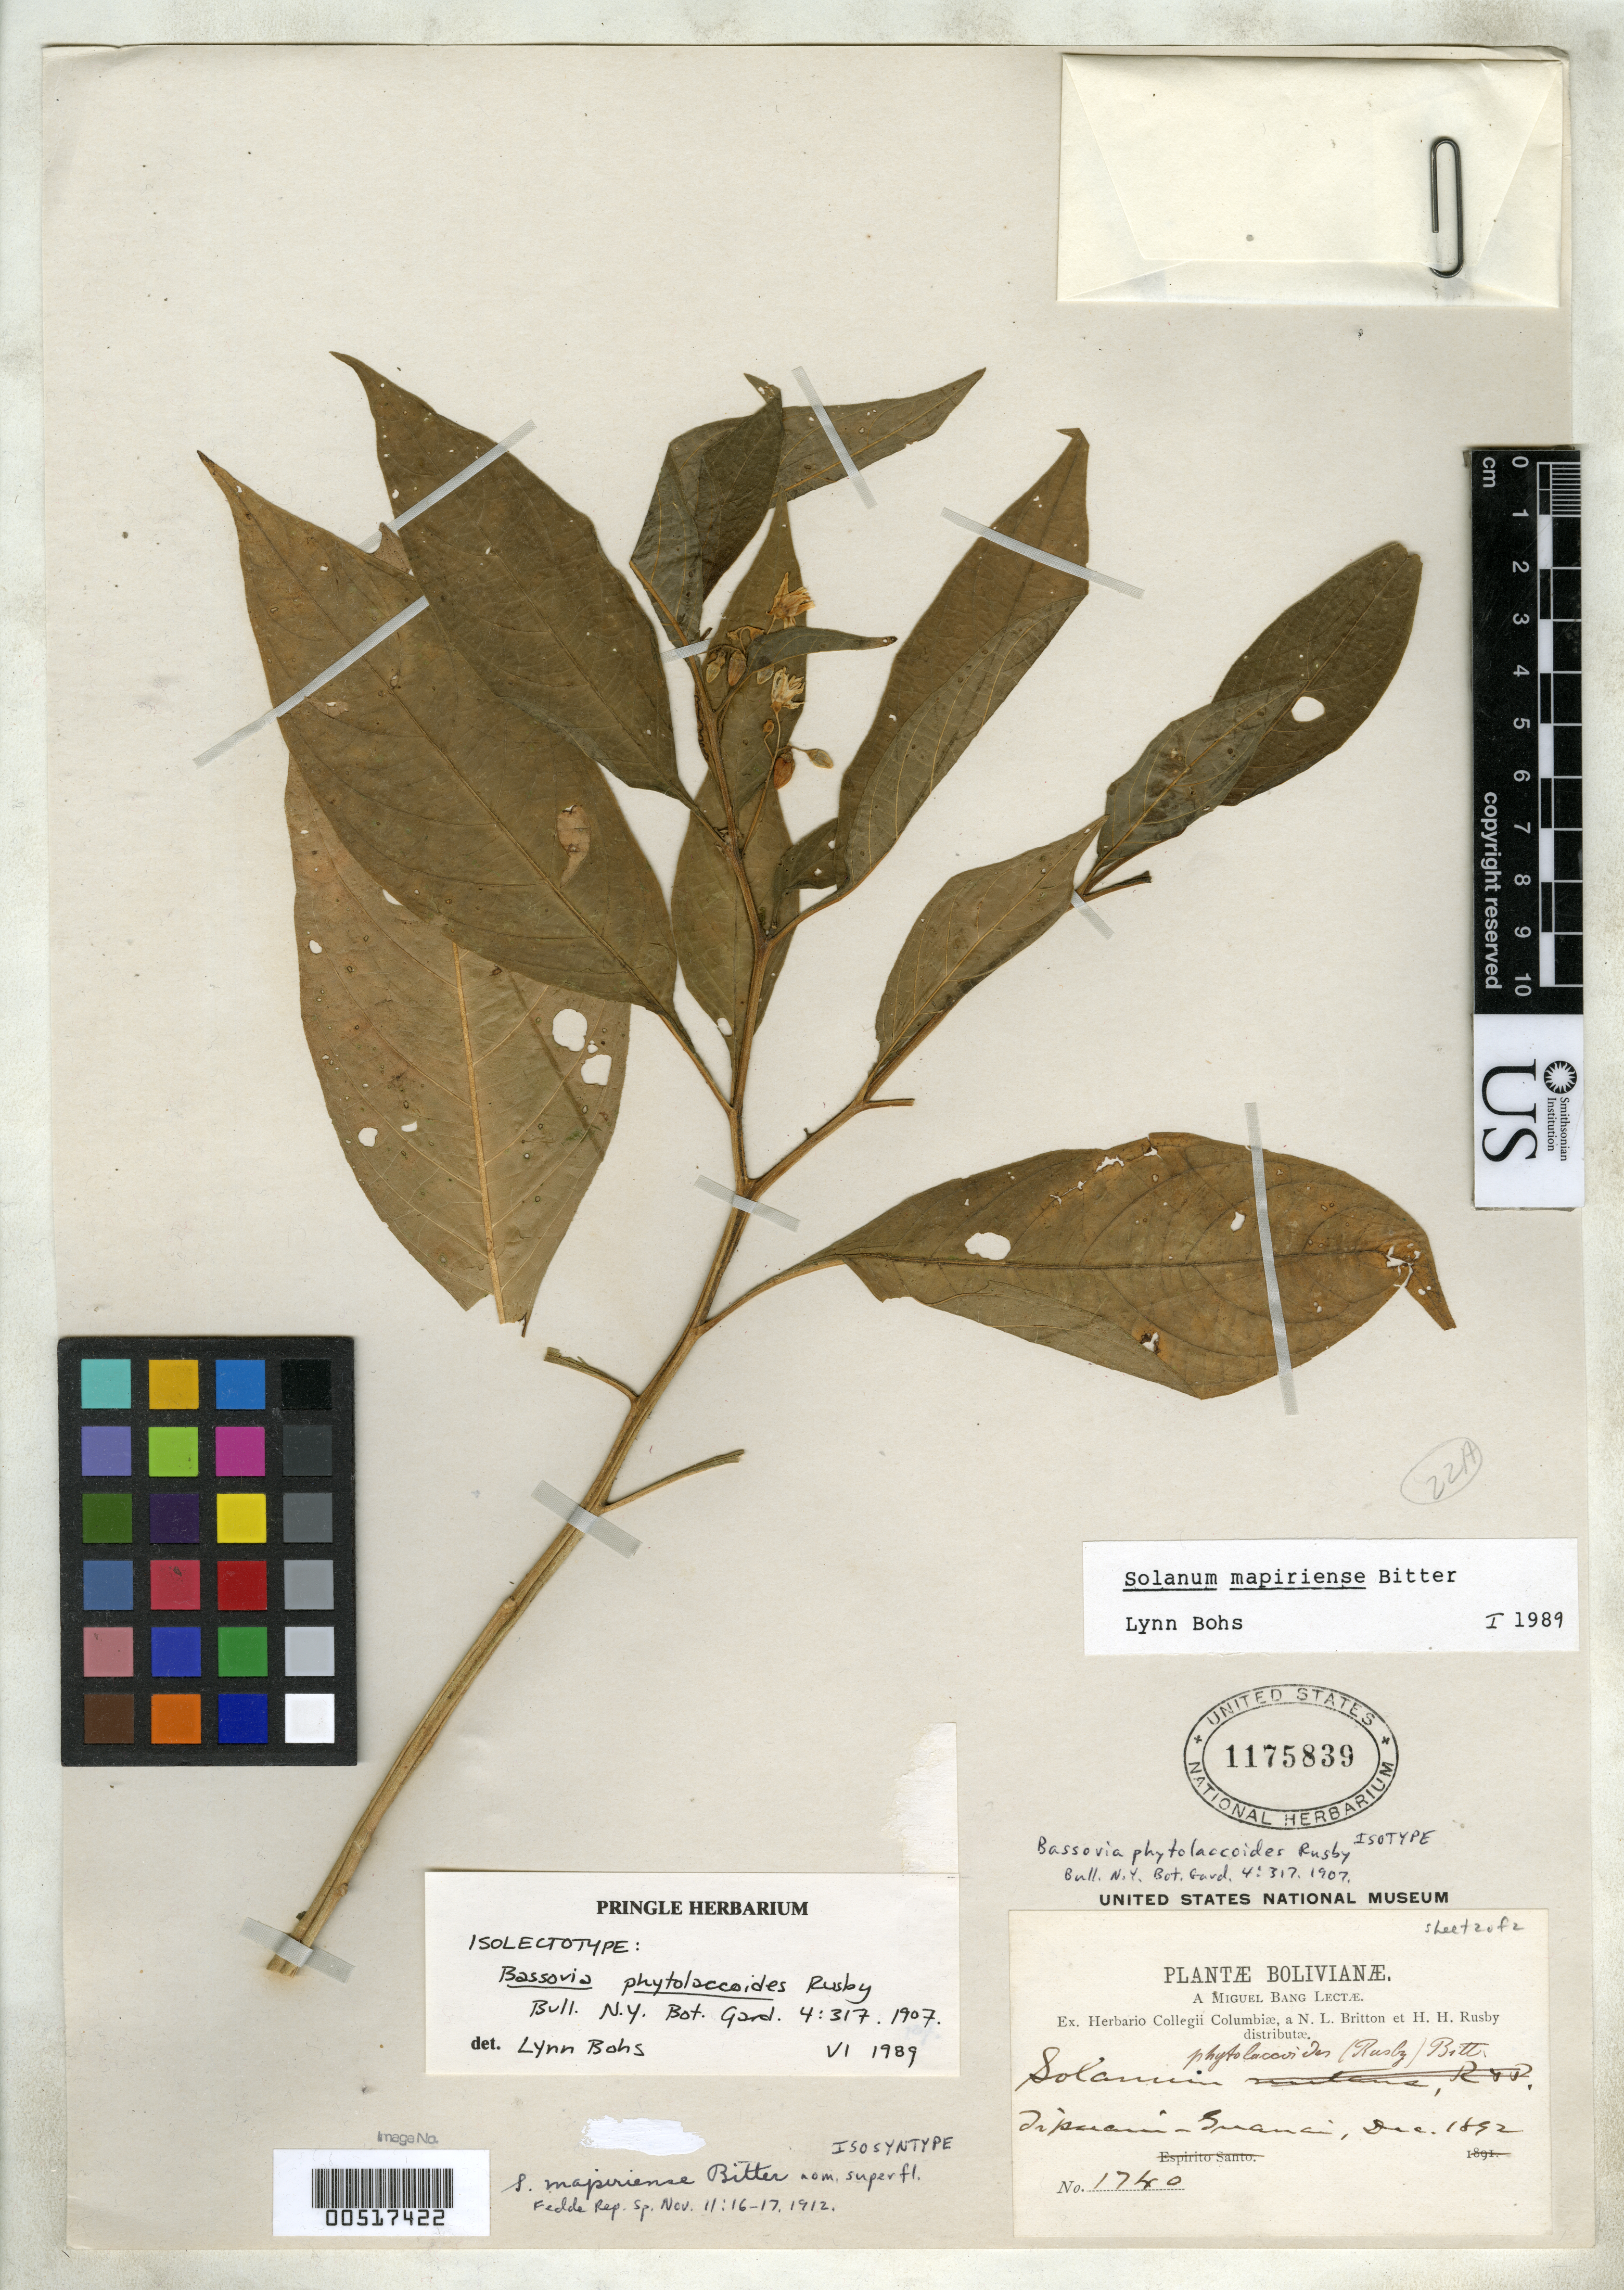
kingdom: Plantae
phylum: Tracheophyta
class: Magnoliopsida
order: Solanales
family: Solanaceae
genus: Bassovia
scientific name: Bassovia phytolaccoides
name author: Rusby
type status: Isolectotype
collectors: M. Bang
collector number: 1740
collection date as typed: Dec 1892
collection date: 1892-12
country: Bolivia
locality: Tipuani-Guanai.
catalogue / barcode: US 1175839